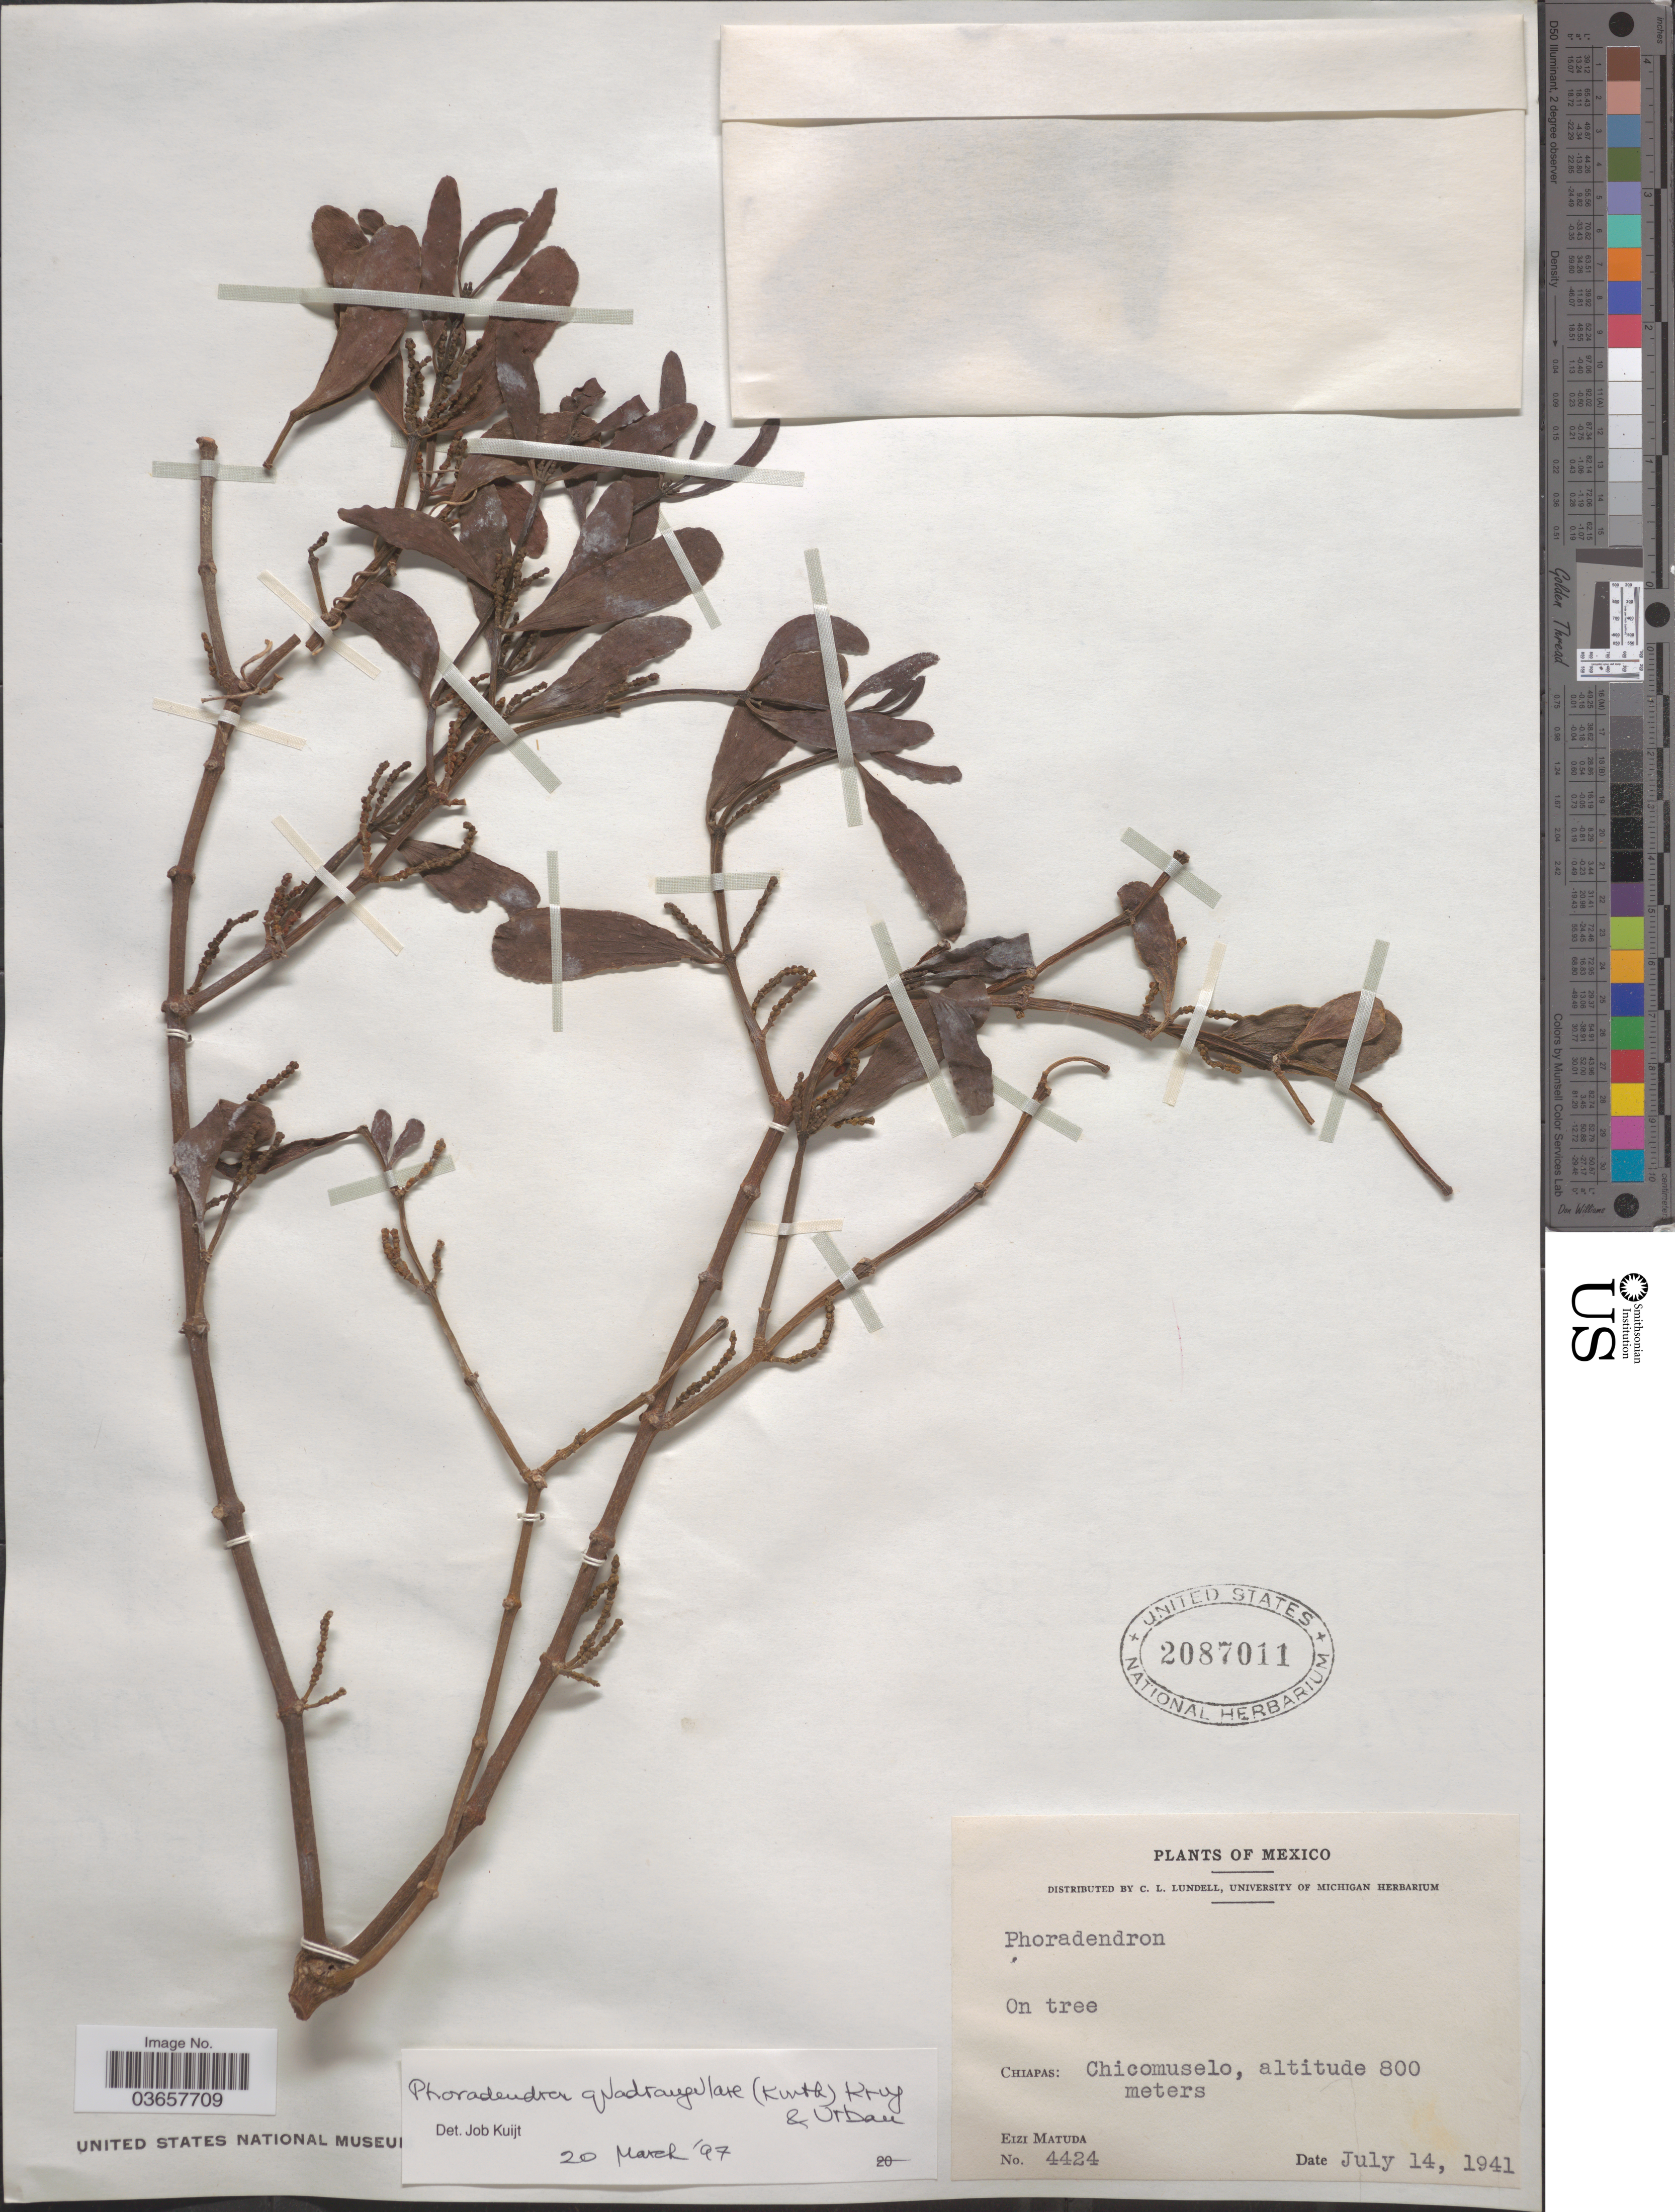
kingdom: Plantae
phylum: Tracheophyta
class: Magnoliopsida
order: Santalales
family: Viscaceae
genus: Phoradendron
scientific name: Phoradendron quadrangulare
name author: (Kunth) Griseb.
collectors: E. Matuda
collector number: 4424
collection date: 1941-07-14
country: Mexico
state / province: Chiapas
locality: Chicomuselo.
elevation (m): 800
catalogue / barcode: US 2087011